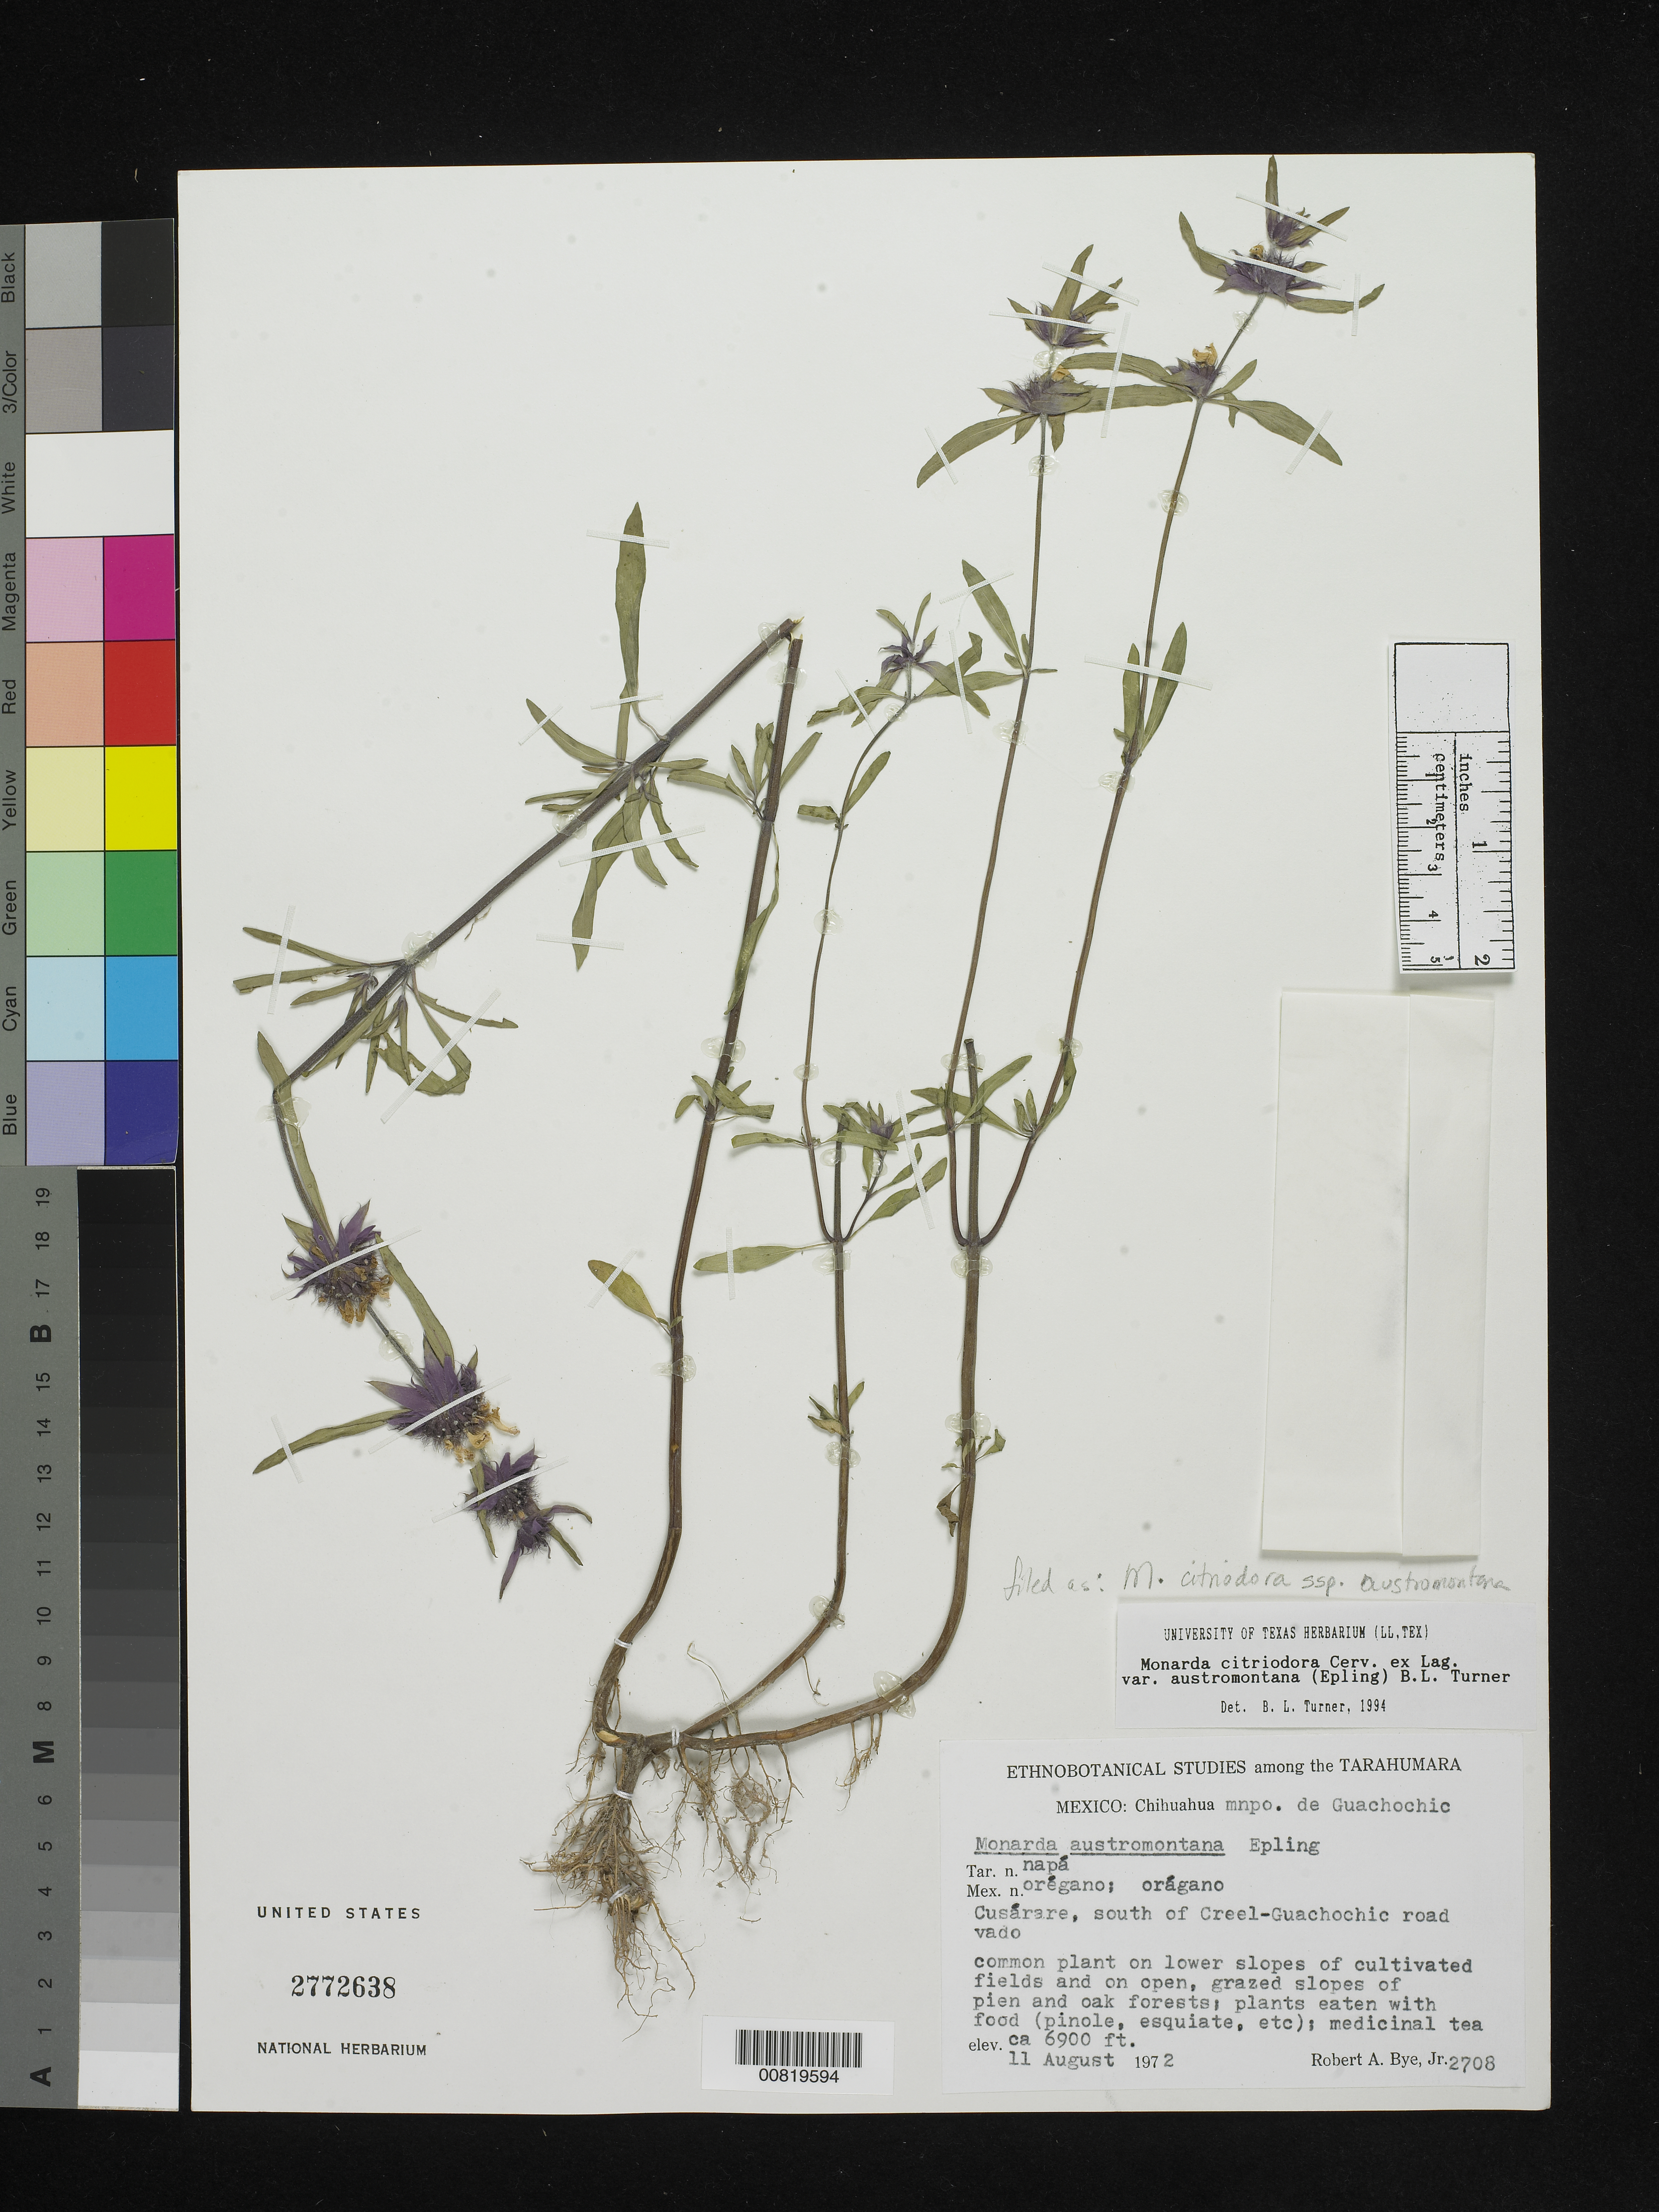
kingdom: Plantae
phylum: Tracheophyta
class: Magnoliopsida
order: Lamiales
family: Lamiaceae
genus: Monarda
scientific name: Monarda citriodora subsp. austromontana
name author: (Epling) Scora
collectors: R. A. Bye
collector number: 2708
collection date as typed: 11 Aug 1972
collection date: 1972-08-11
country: Mexico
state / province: Chihuahua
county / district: Guachochi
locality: Cusárare, south of Creel-Guachochic road vado.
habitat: Common plant on lower slopes of cultivated fields and on open, grazed slopes of pine and oak forests.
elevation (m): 2103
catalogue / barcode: US 2772638